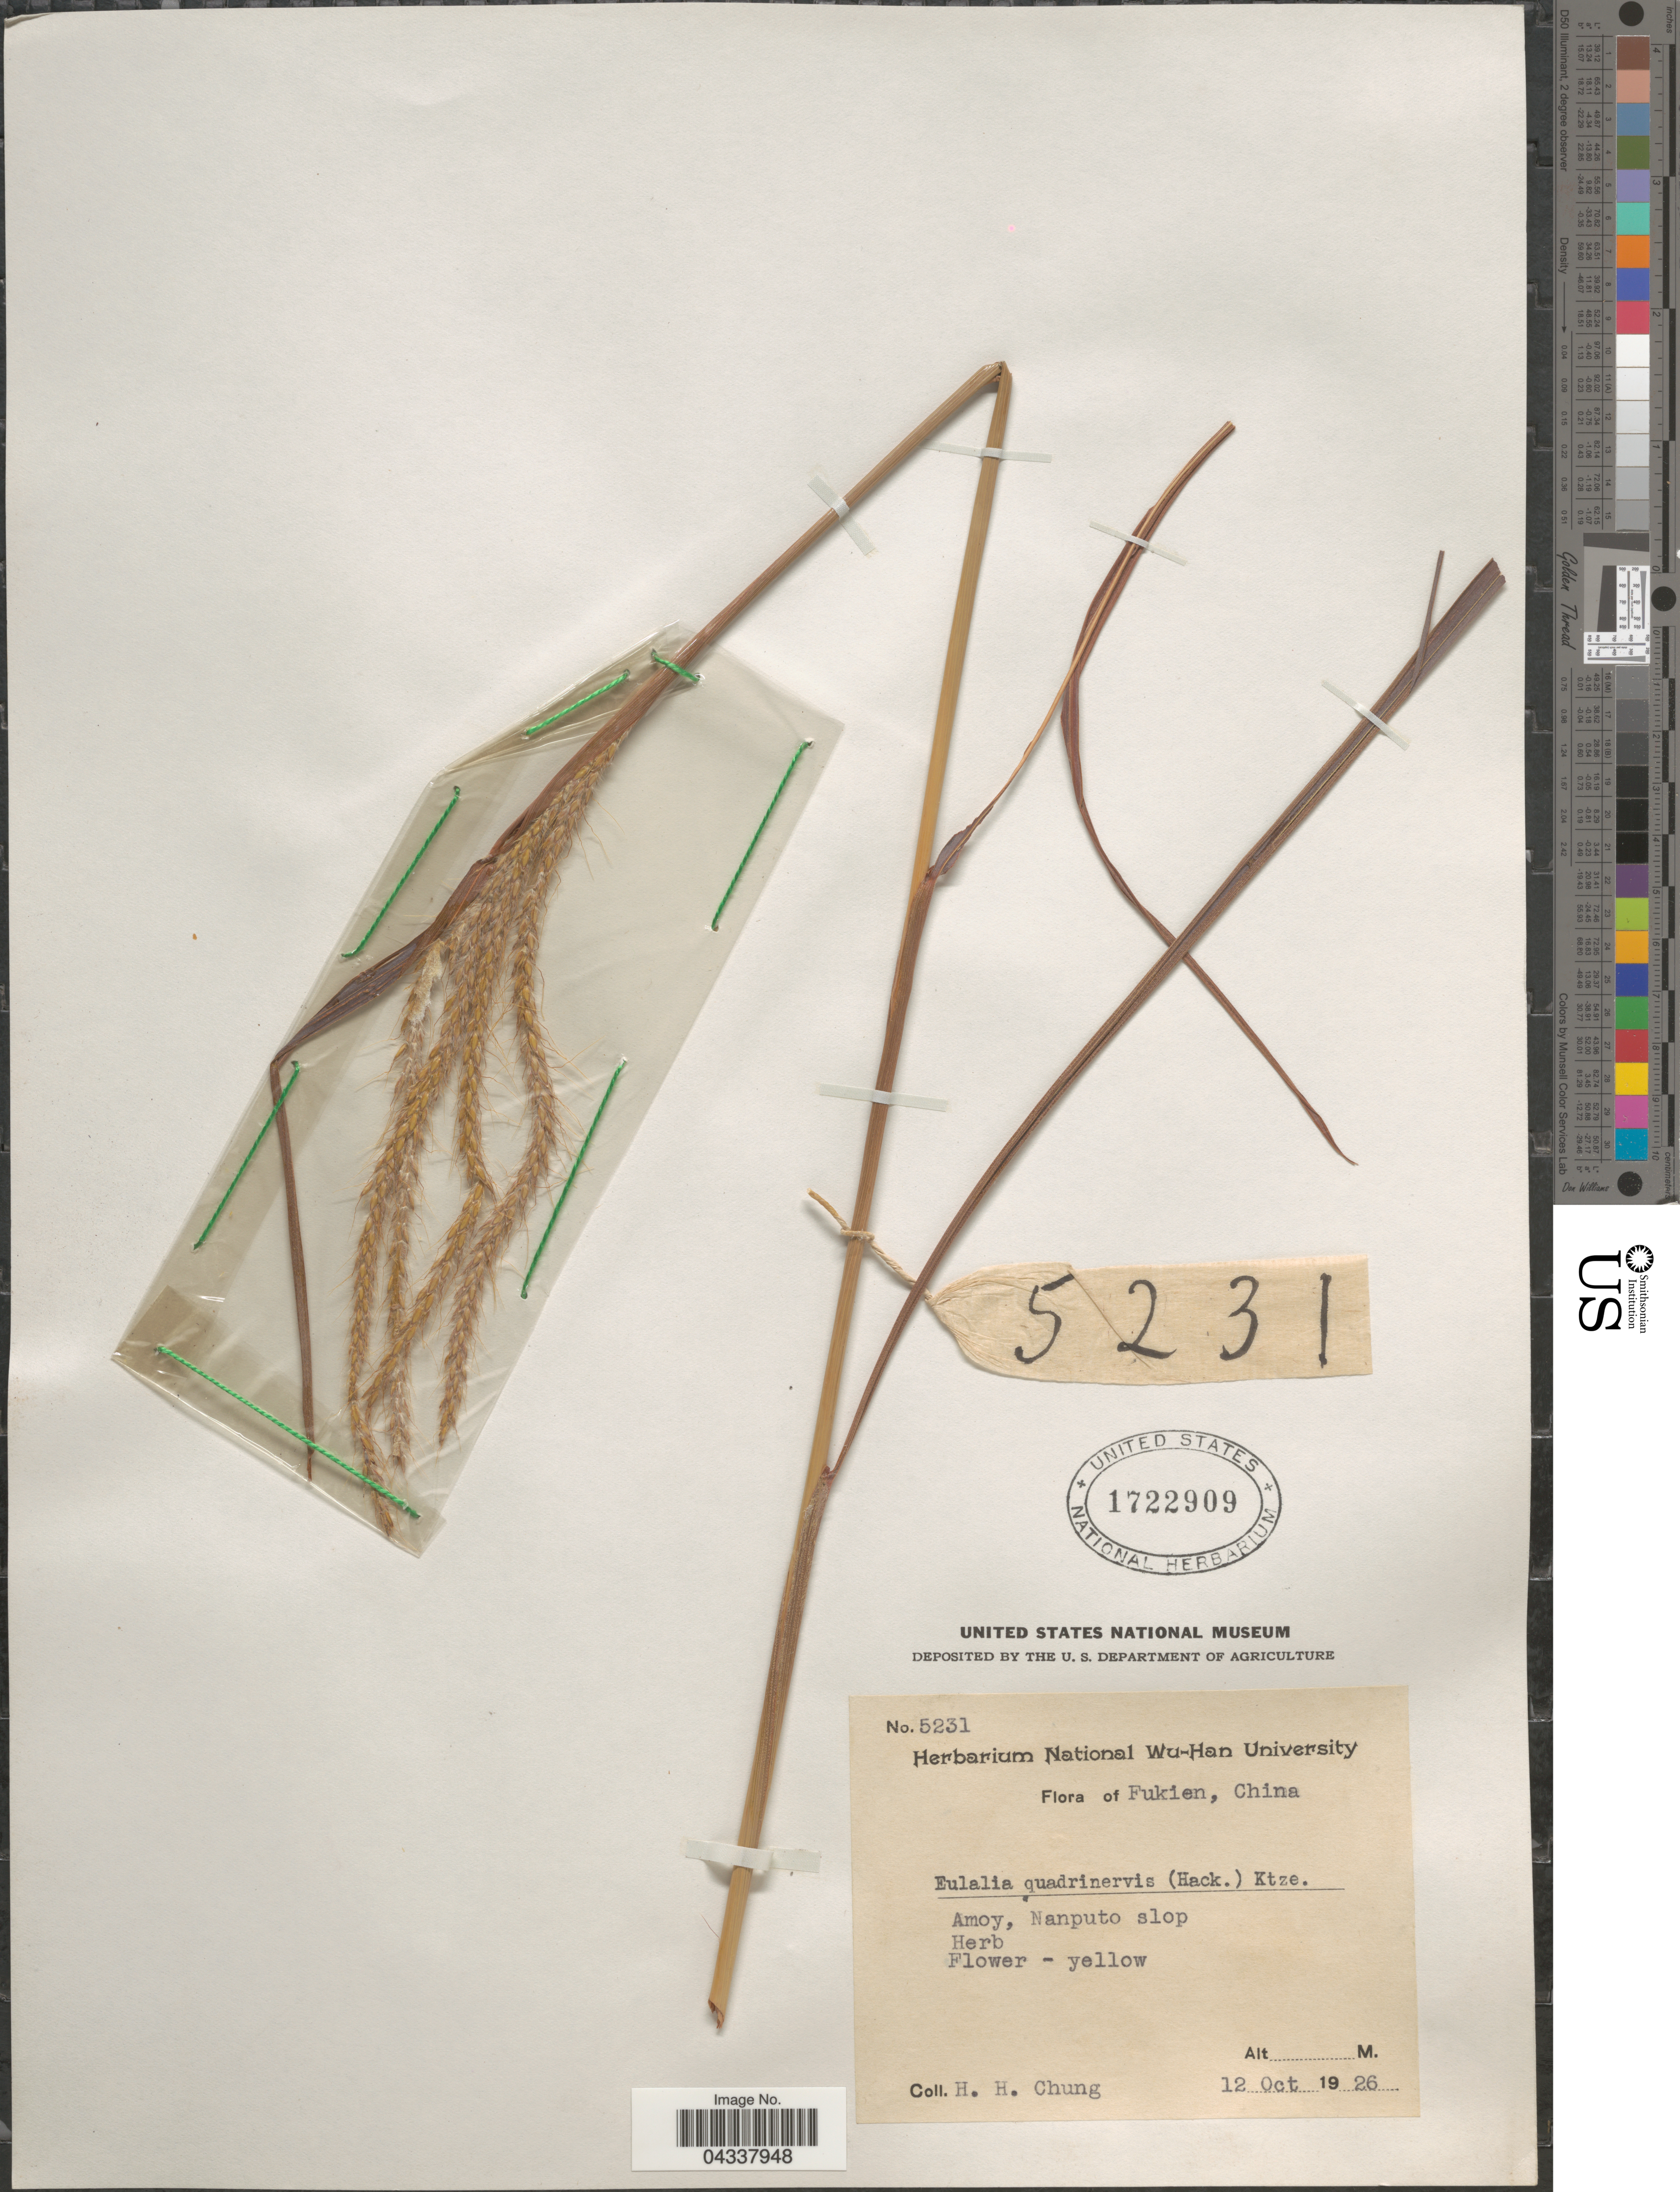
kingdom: Plantae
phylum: Tracheophyta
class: Liliopsida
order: Poales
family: Poaceae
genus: Pseudopogonatherum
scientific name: Pseudopogonatherum quadrinerve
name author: (Hack.) Ohwi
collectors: H. Chung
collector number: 5231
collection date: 1926-10-12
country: China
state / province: Fujian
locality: Fukien. Amoy, Nanputo slop.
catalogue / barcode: US 1722909